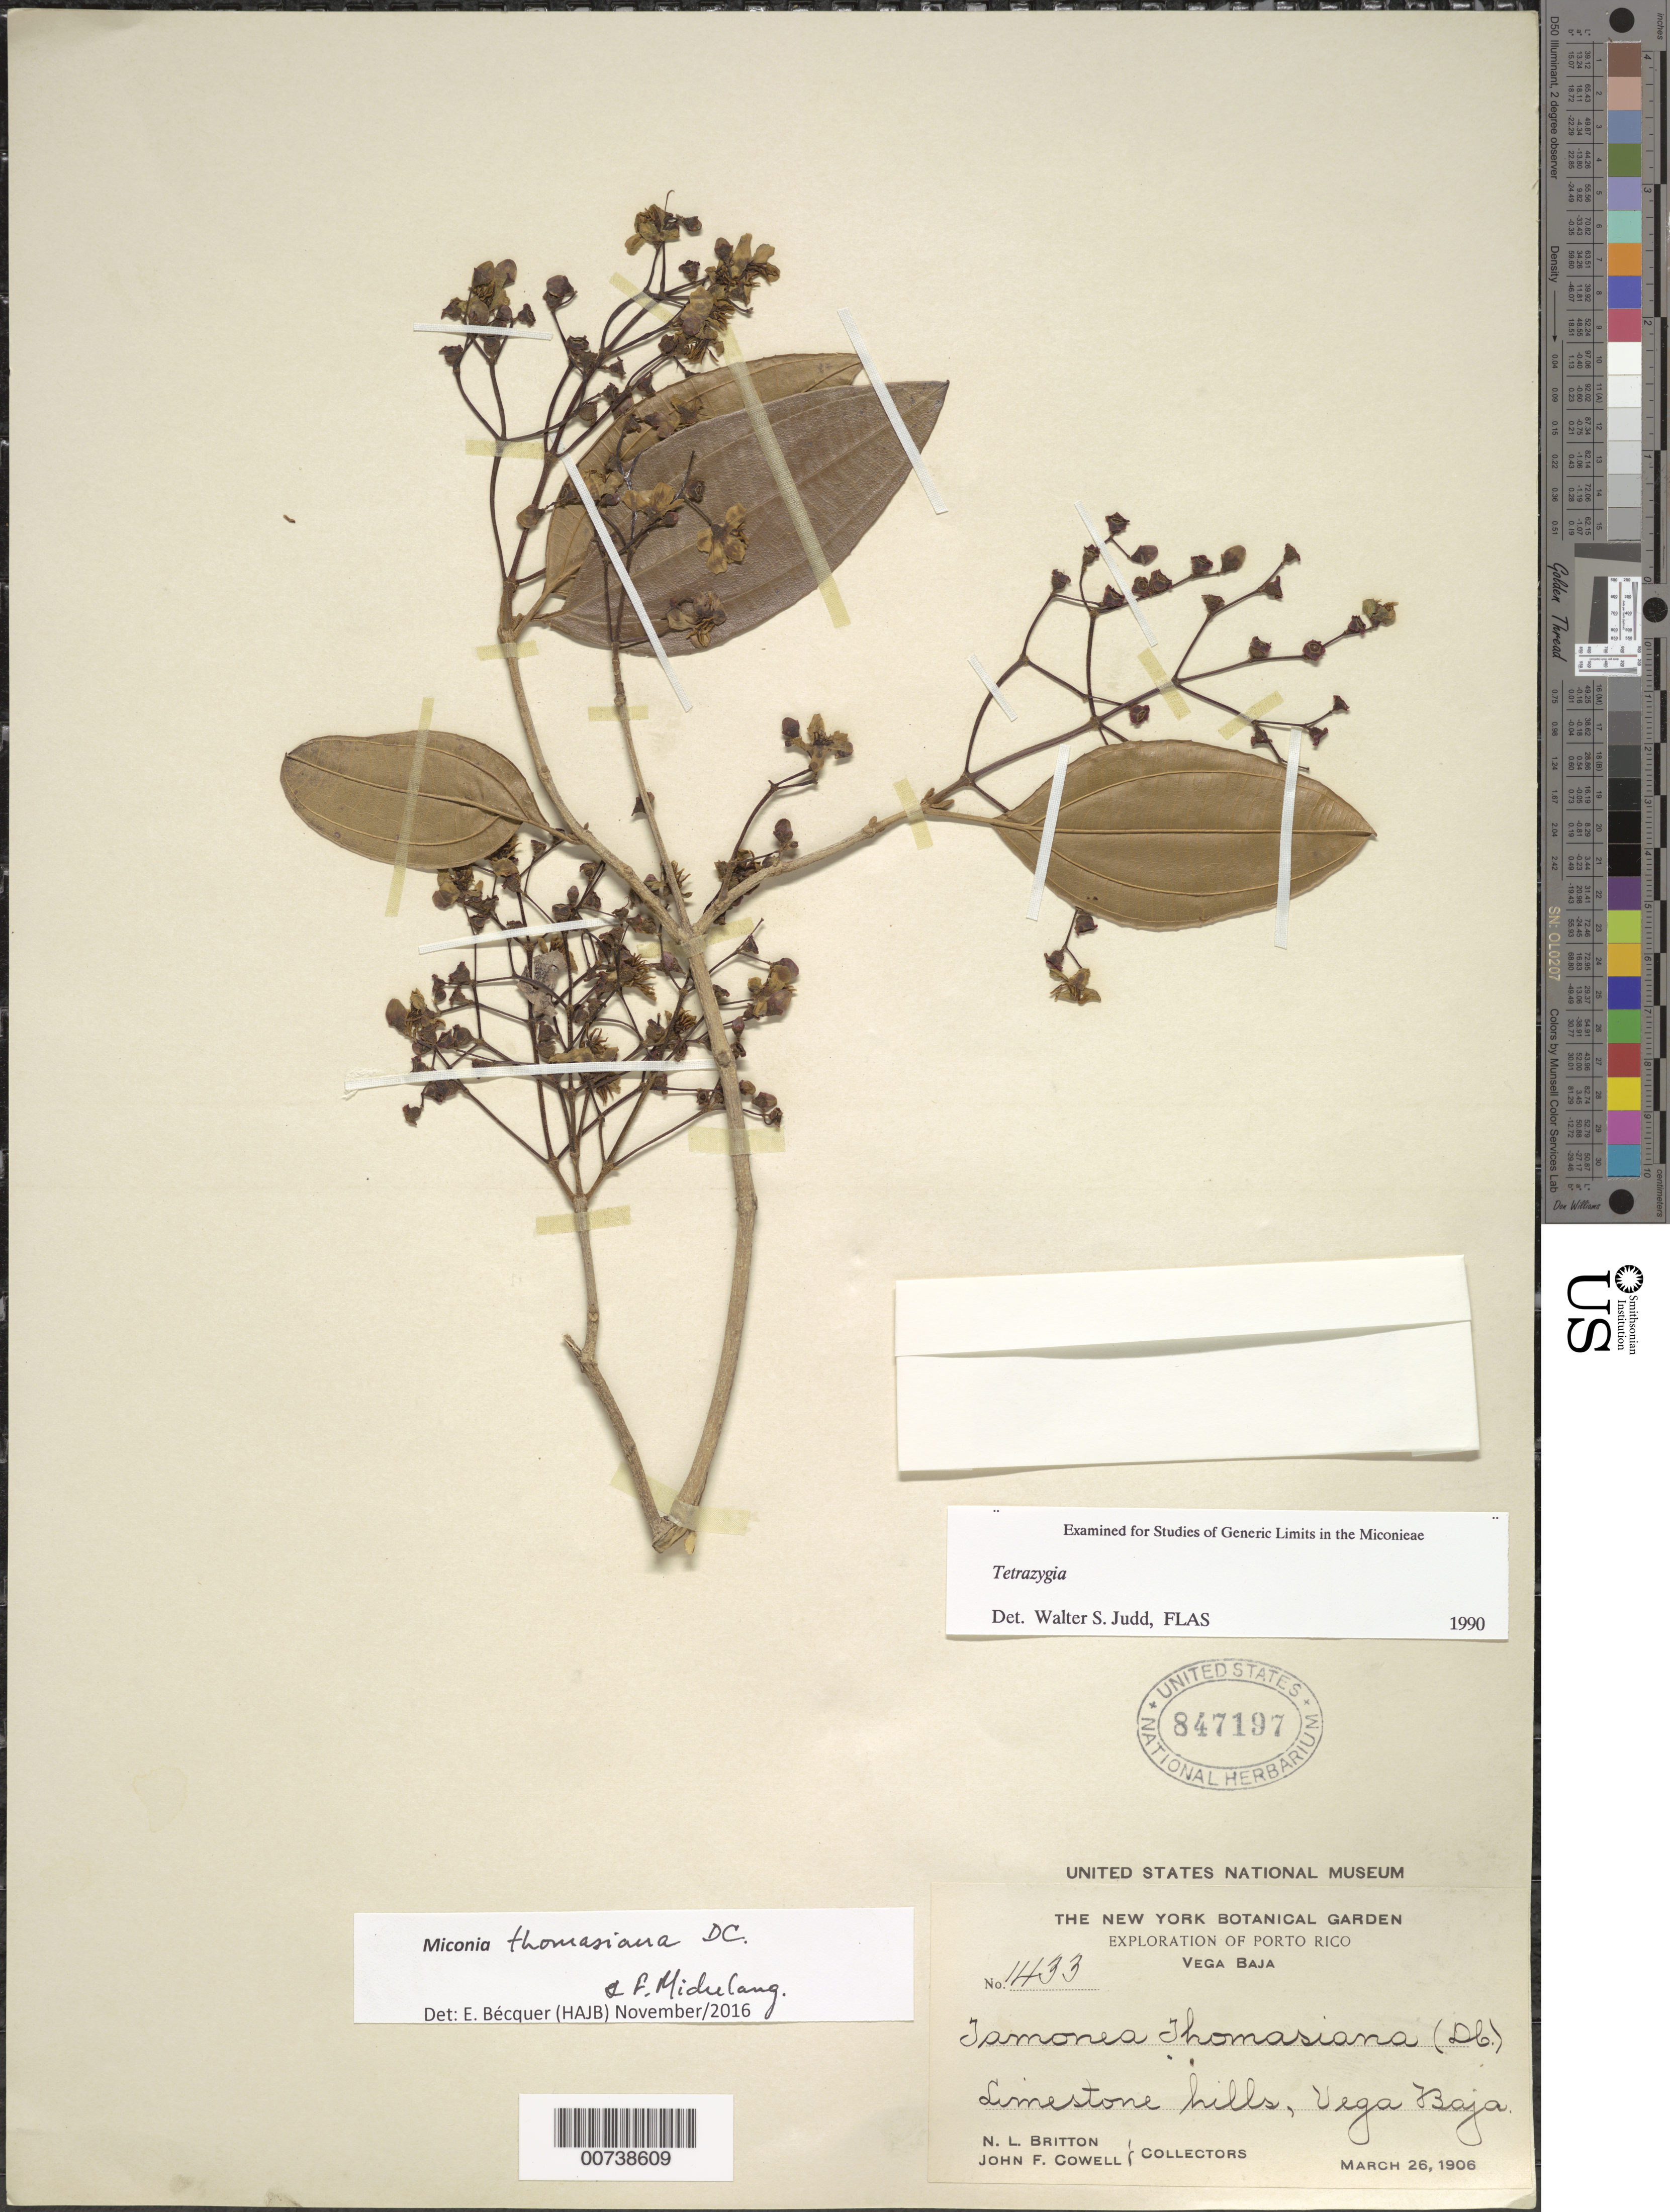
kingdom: Plantae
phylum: Tracheophyta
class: Magnoliopsida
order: Myrtales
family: Melastomataceae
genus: Miconia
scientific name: Miconia thomasiana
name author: DC.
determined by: Bécquer Granados, E. R.; Michelangeli, F. A.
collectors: N. Britton & J. F. Cowell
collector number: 1433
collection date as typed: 26 Mar 1906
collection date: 1906-03-26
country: Puerto Rico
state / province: Vega Baja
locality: Vega Baja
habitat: Limestone hills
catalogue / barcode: US 847197